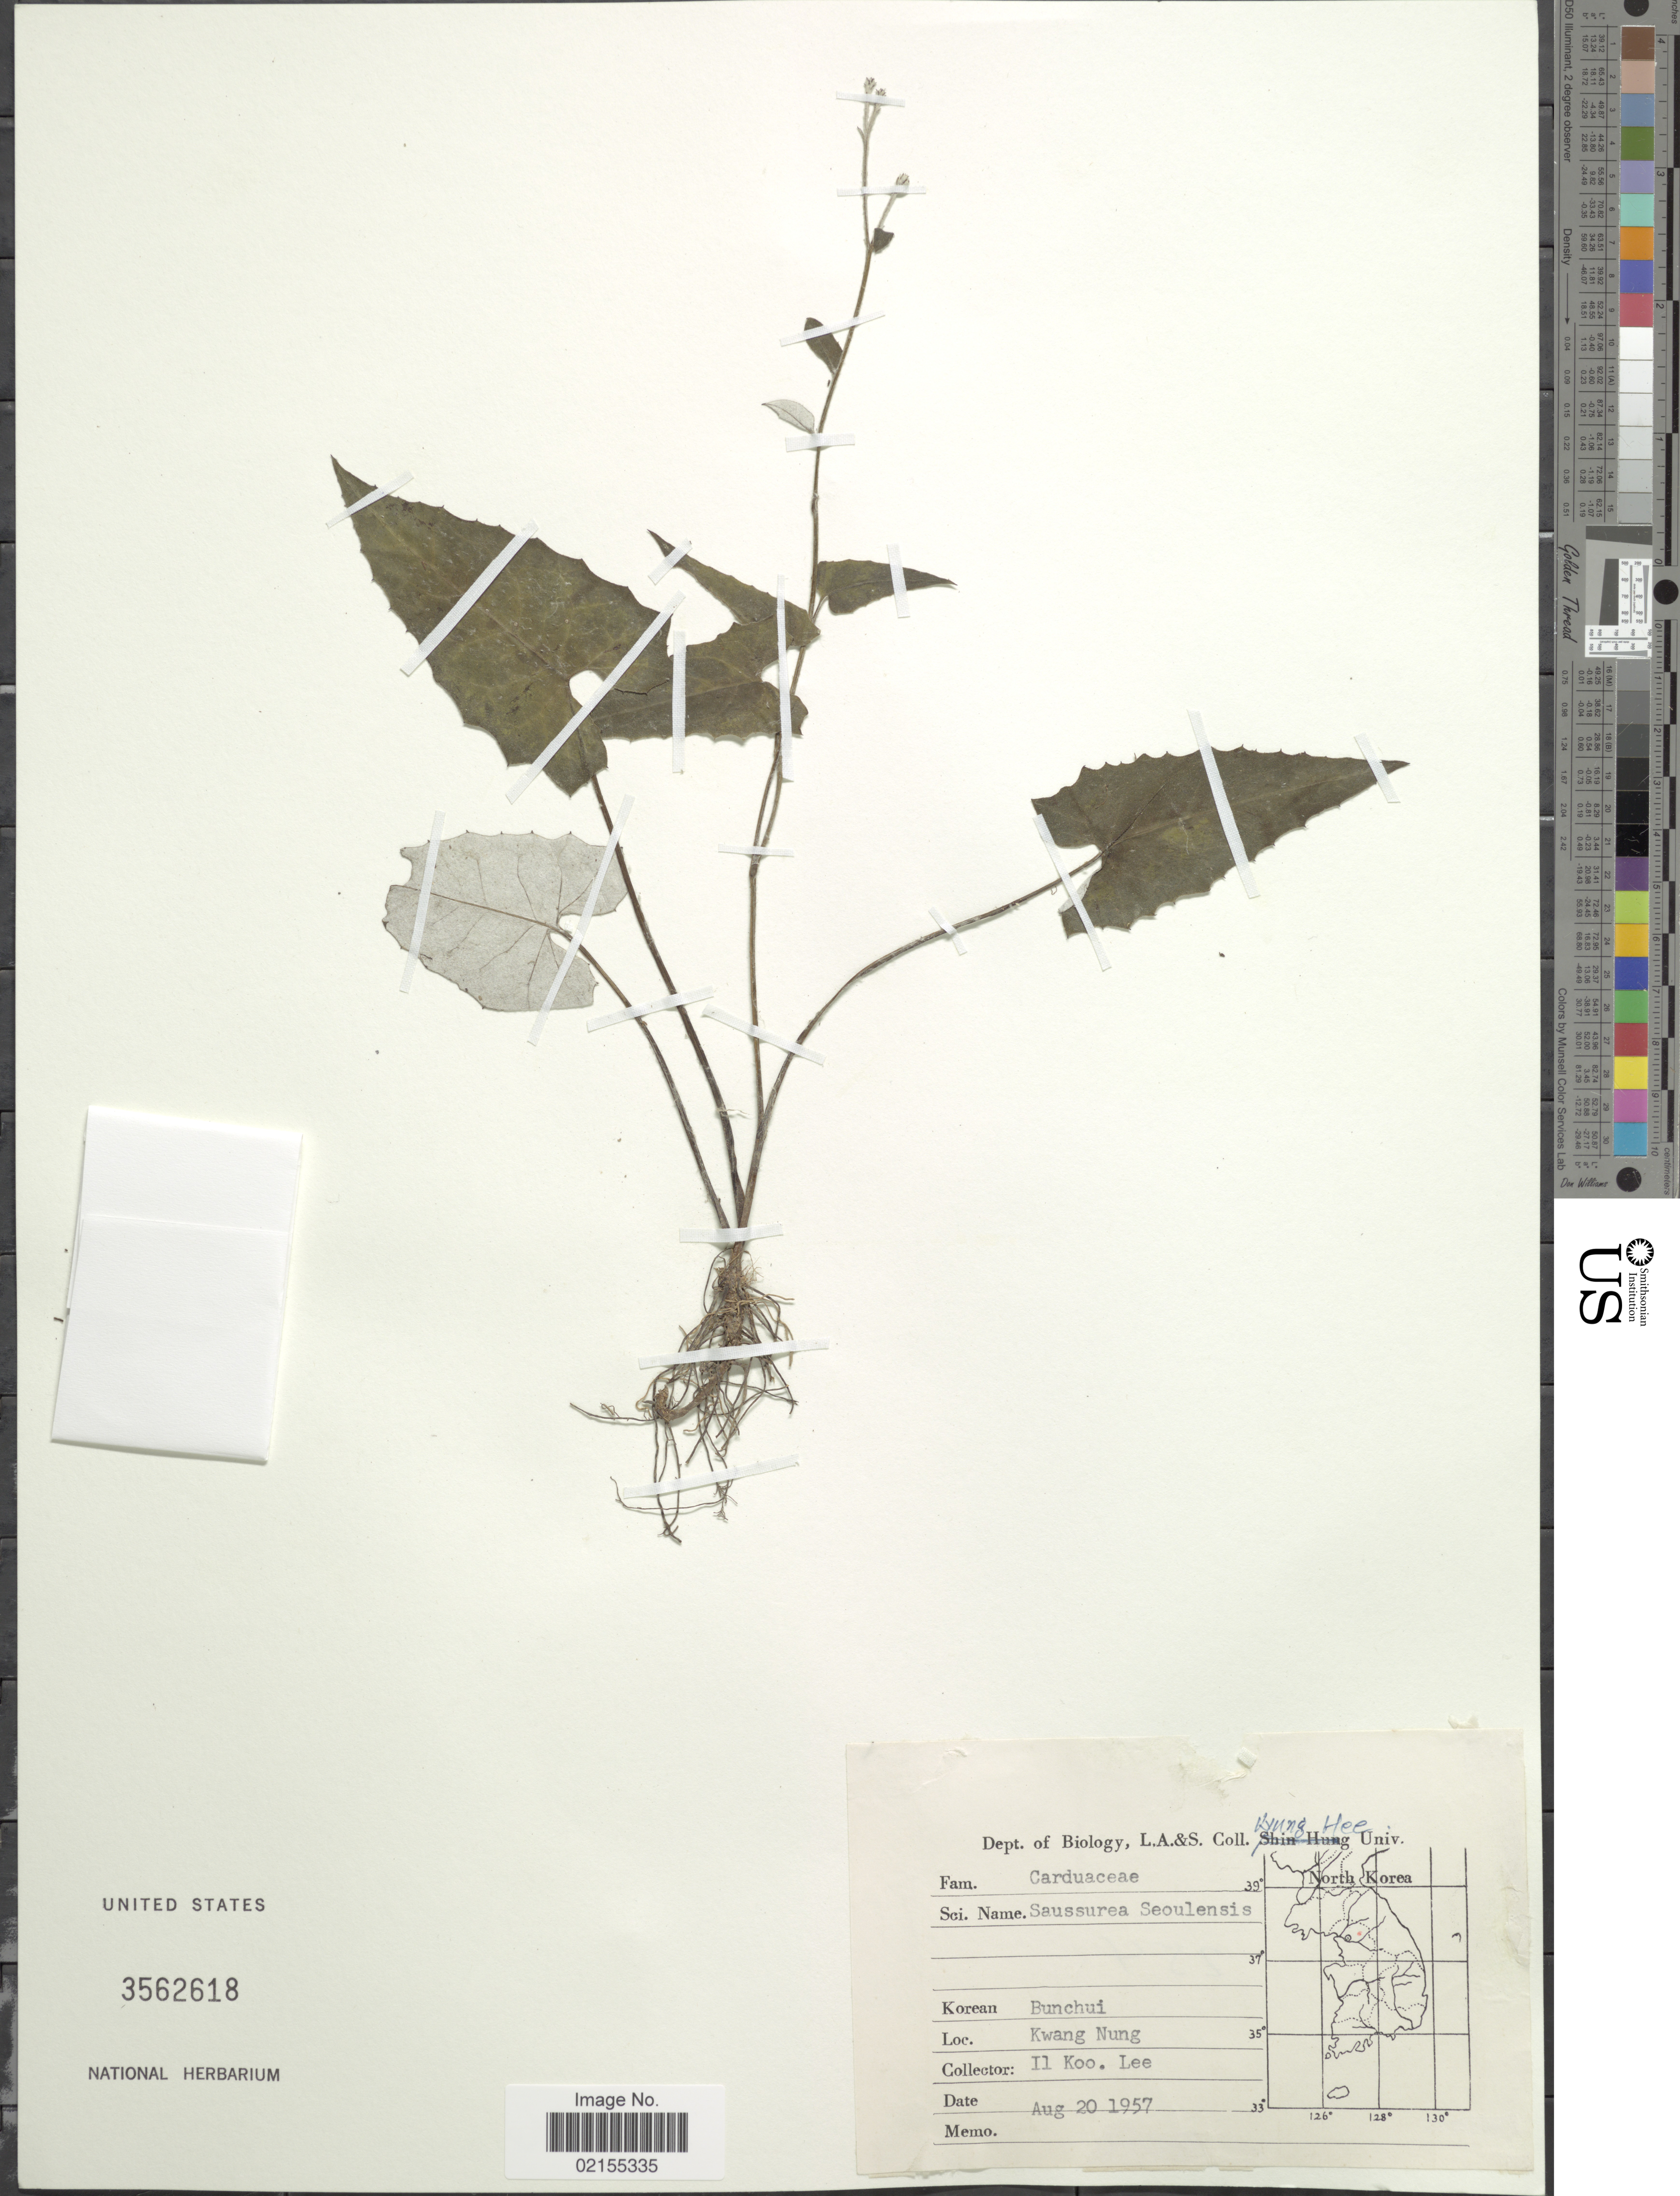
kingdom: Plantae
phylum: Tracheophyta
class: Magnoliopsida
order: Asterales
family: Asteraceae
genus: Saussurea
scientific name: Saussurea nivea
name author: Turcz.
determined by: Chen, Yousheng S.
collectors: Il-Ko Lee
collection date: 1957-08-20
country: South Korea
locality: Kwang Nung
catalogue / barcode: US 3562618